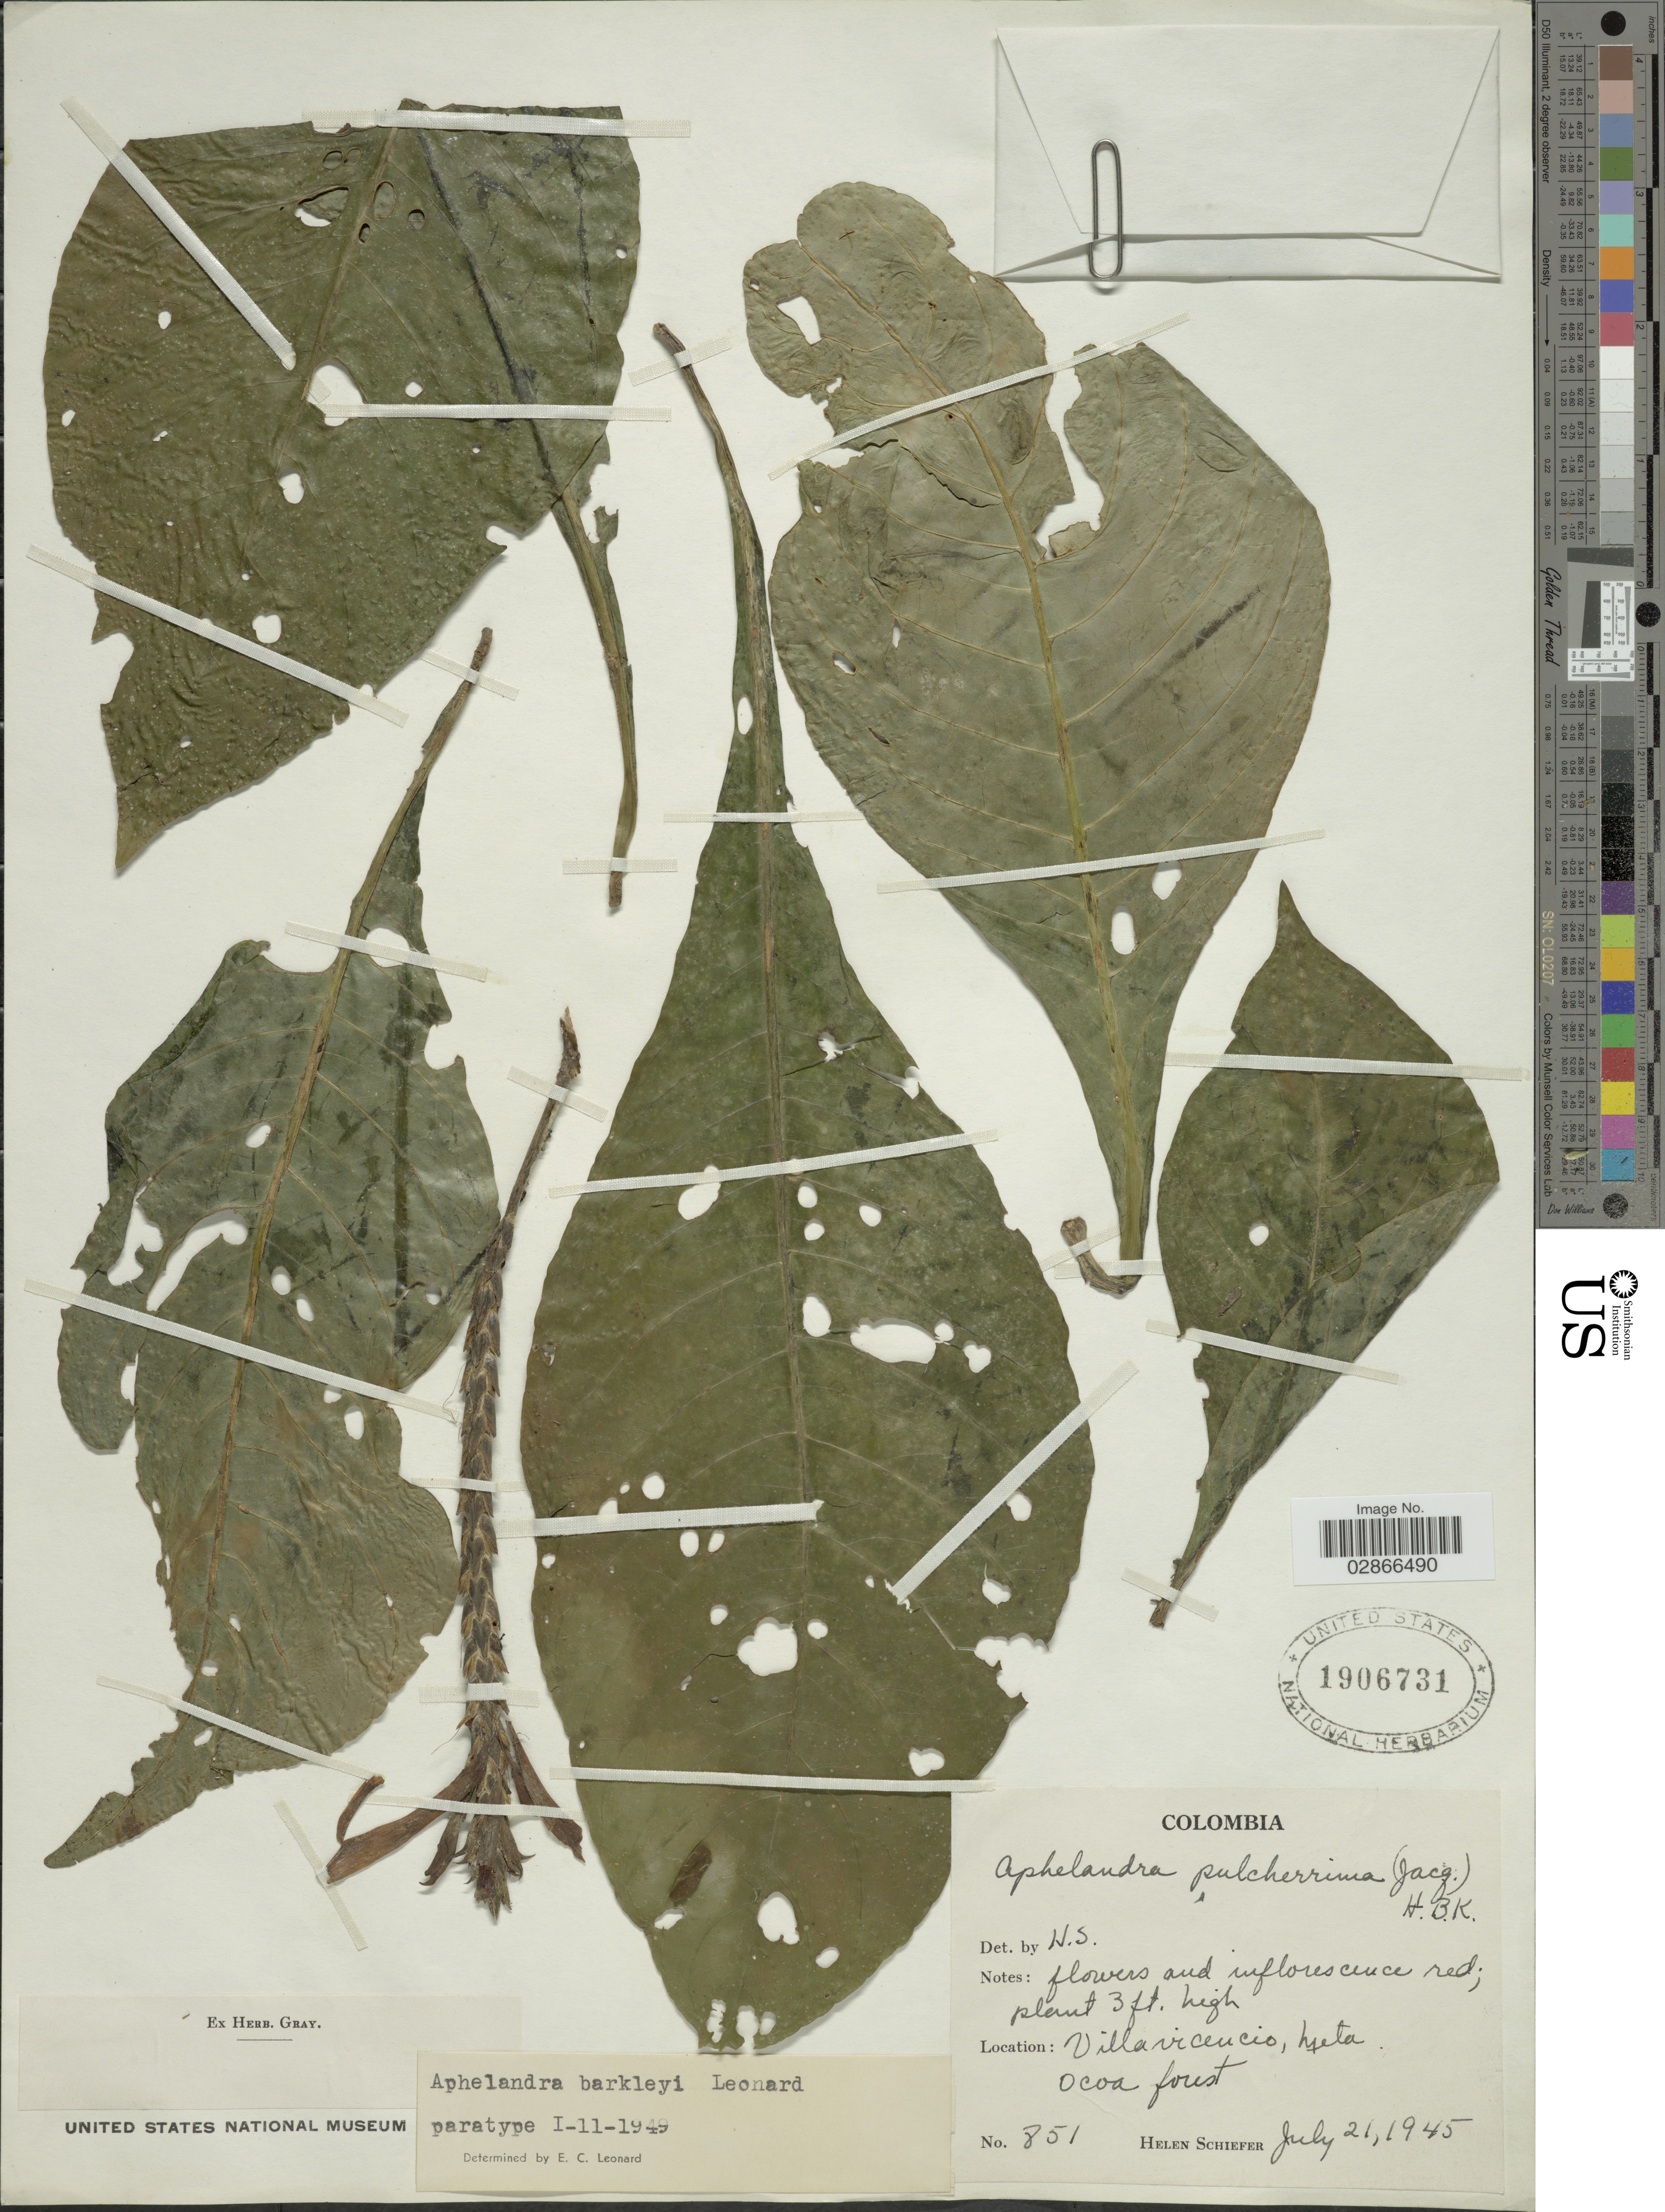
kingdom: Plantae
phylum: Tracheophyta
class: Magnoliopsida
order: Lamiales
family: Acanthaceae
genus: Aphelandra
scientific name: Aphelandra barkleyi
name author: Leonard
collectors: H. Schiefer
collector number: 851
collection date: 1945-07-21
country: Colombia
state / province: Meta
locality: Villavicencio.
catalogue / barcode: US 1906731